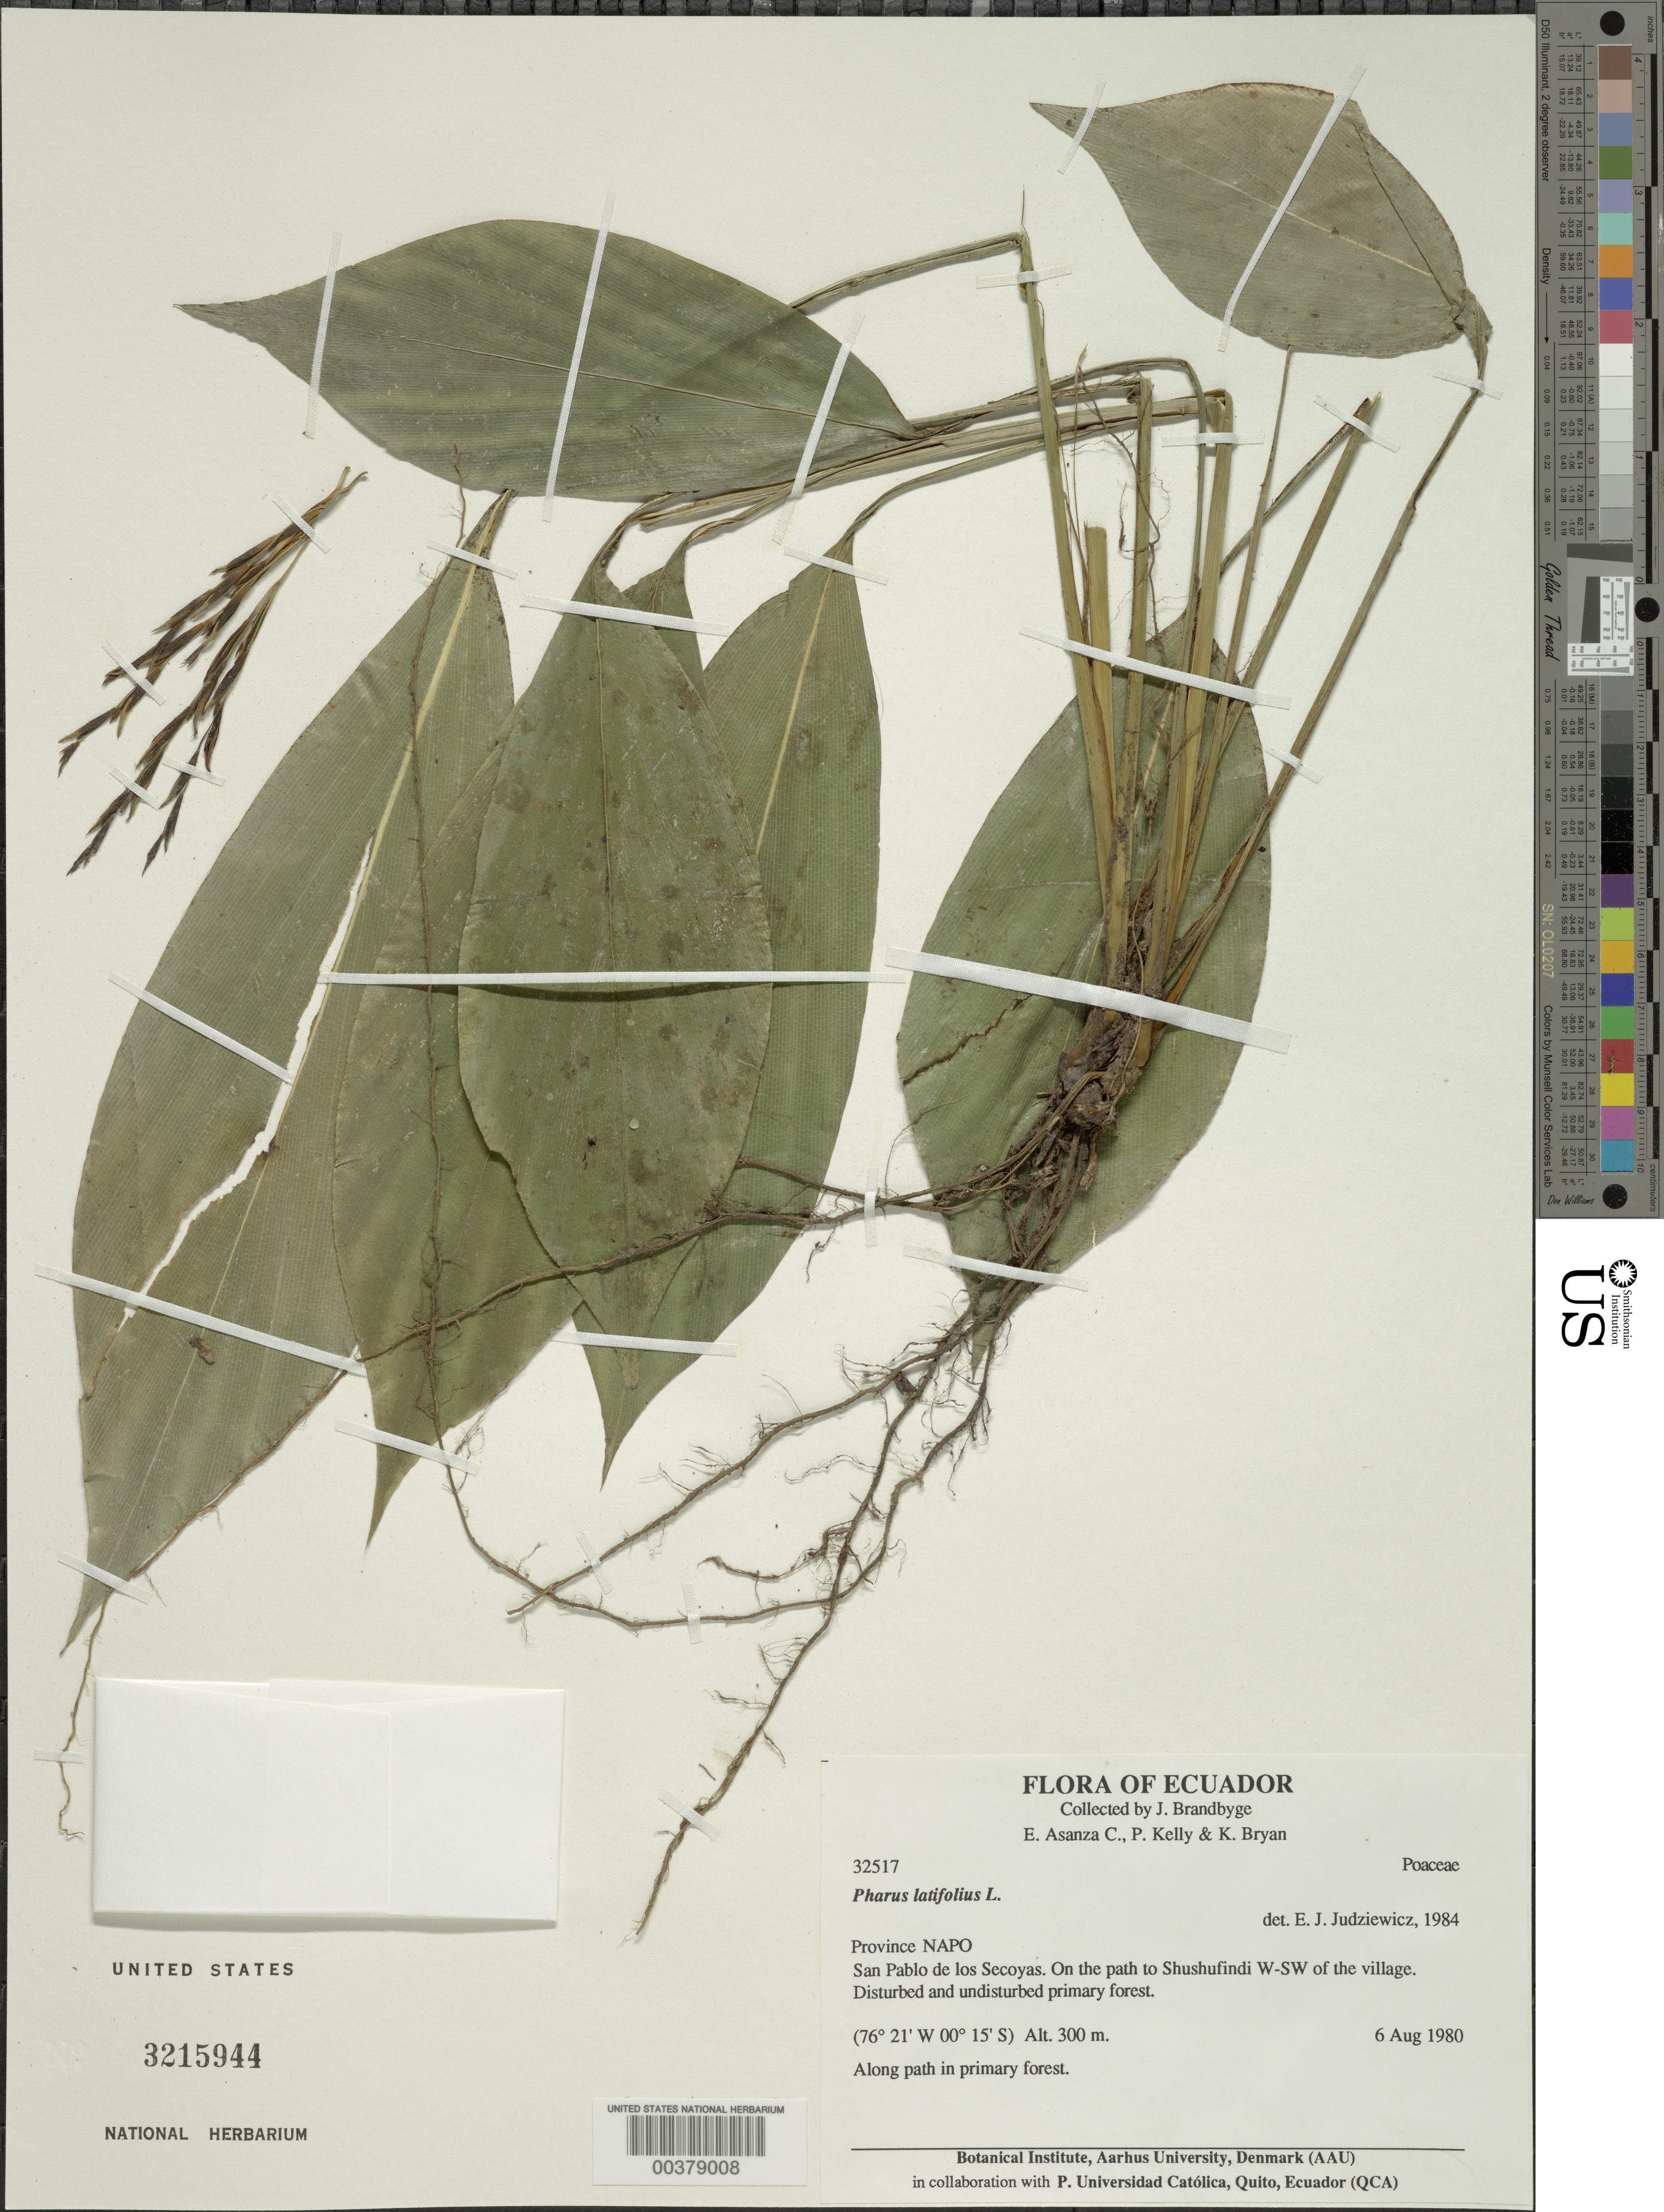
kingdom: Plantae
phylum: Tracheophyta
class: Liliopsida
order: Poales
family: Poaceae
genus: Pharus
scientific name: Pharus latifolius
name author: L.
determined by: Judziewicz, E. J.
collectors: J. Brandbyge, E. Asanza, P. Kelly & K. Bryan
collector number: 32517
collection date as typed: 06 Aug 1980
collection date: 1980-08-06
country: Ecuador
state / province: Napo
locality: San Pablo de los secoyas; on the path to shushufindi w-SW of the Village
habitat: Disturbed and undisturbed primary forest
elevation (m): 300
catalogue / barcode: US 3215944